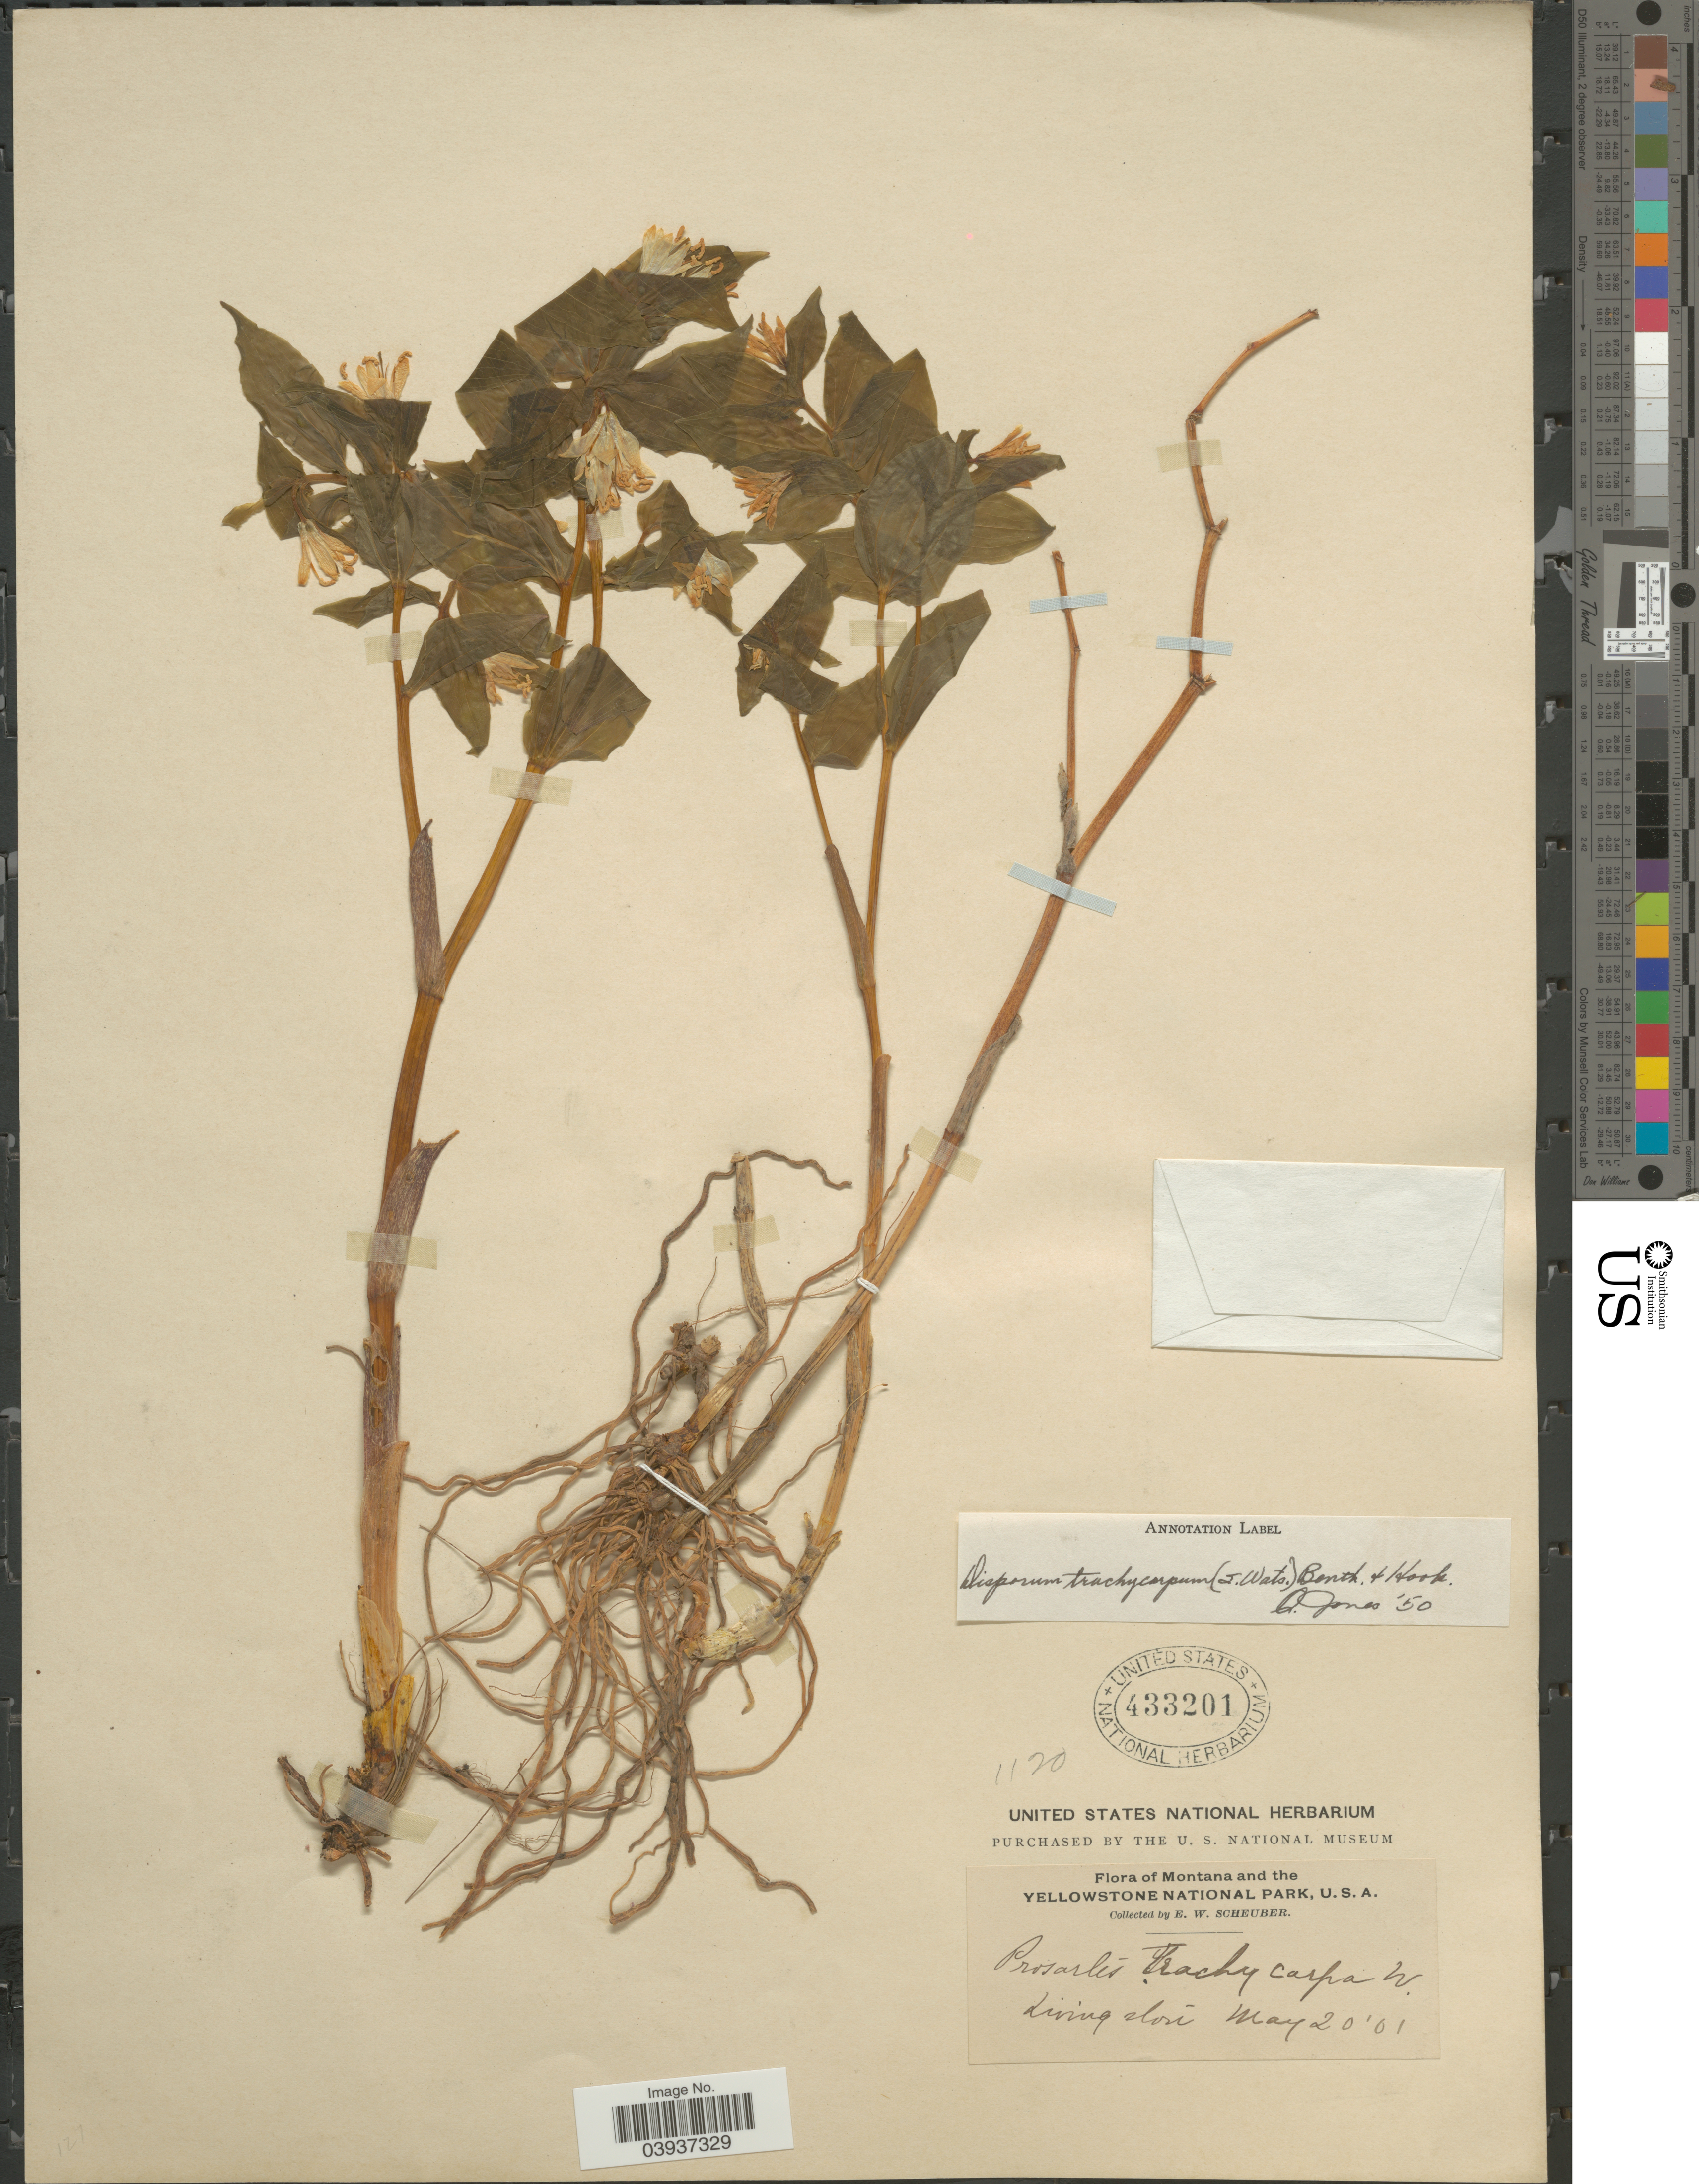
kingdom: Plantae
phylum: Tracheophyta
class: Liliopsida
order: Liliales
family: Colchicaceae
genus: Disporum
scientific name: Disporum trachycarpum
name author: (S. Watson) Benth. & Hook. f.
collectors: E. Scheuber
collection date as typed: Transcribed d/m/y: 20/5/1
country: United States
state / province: Montana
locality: Montana and the Yellowstone National Park. Livingston.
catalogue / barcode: US 433201